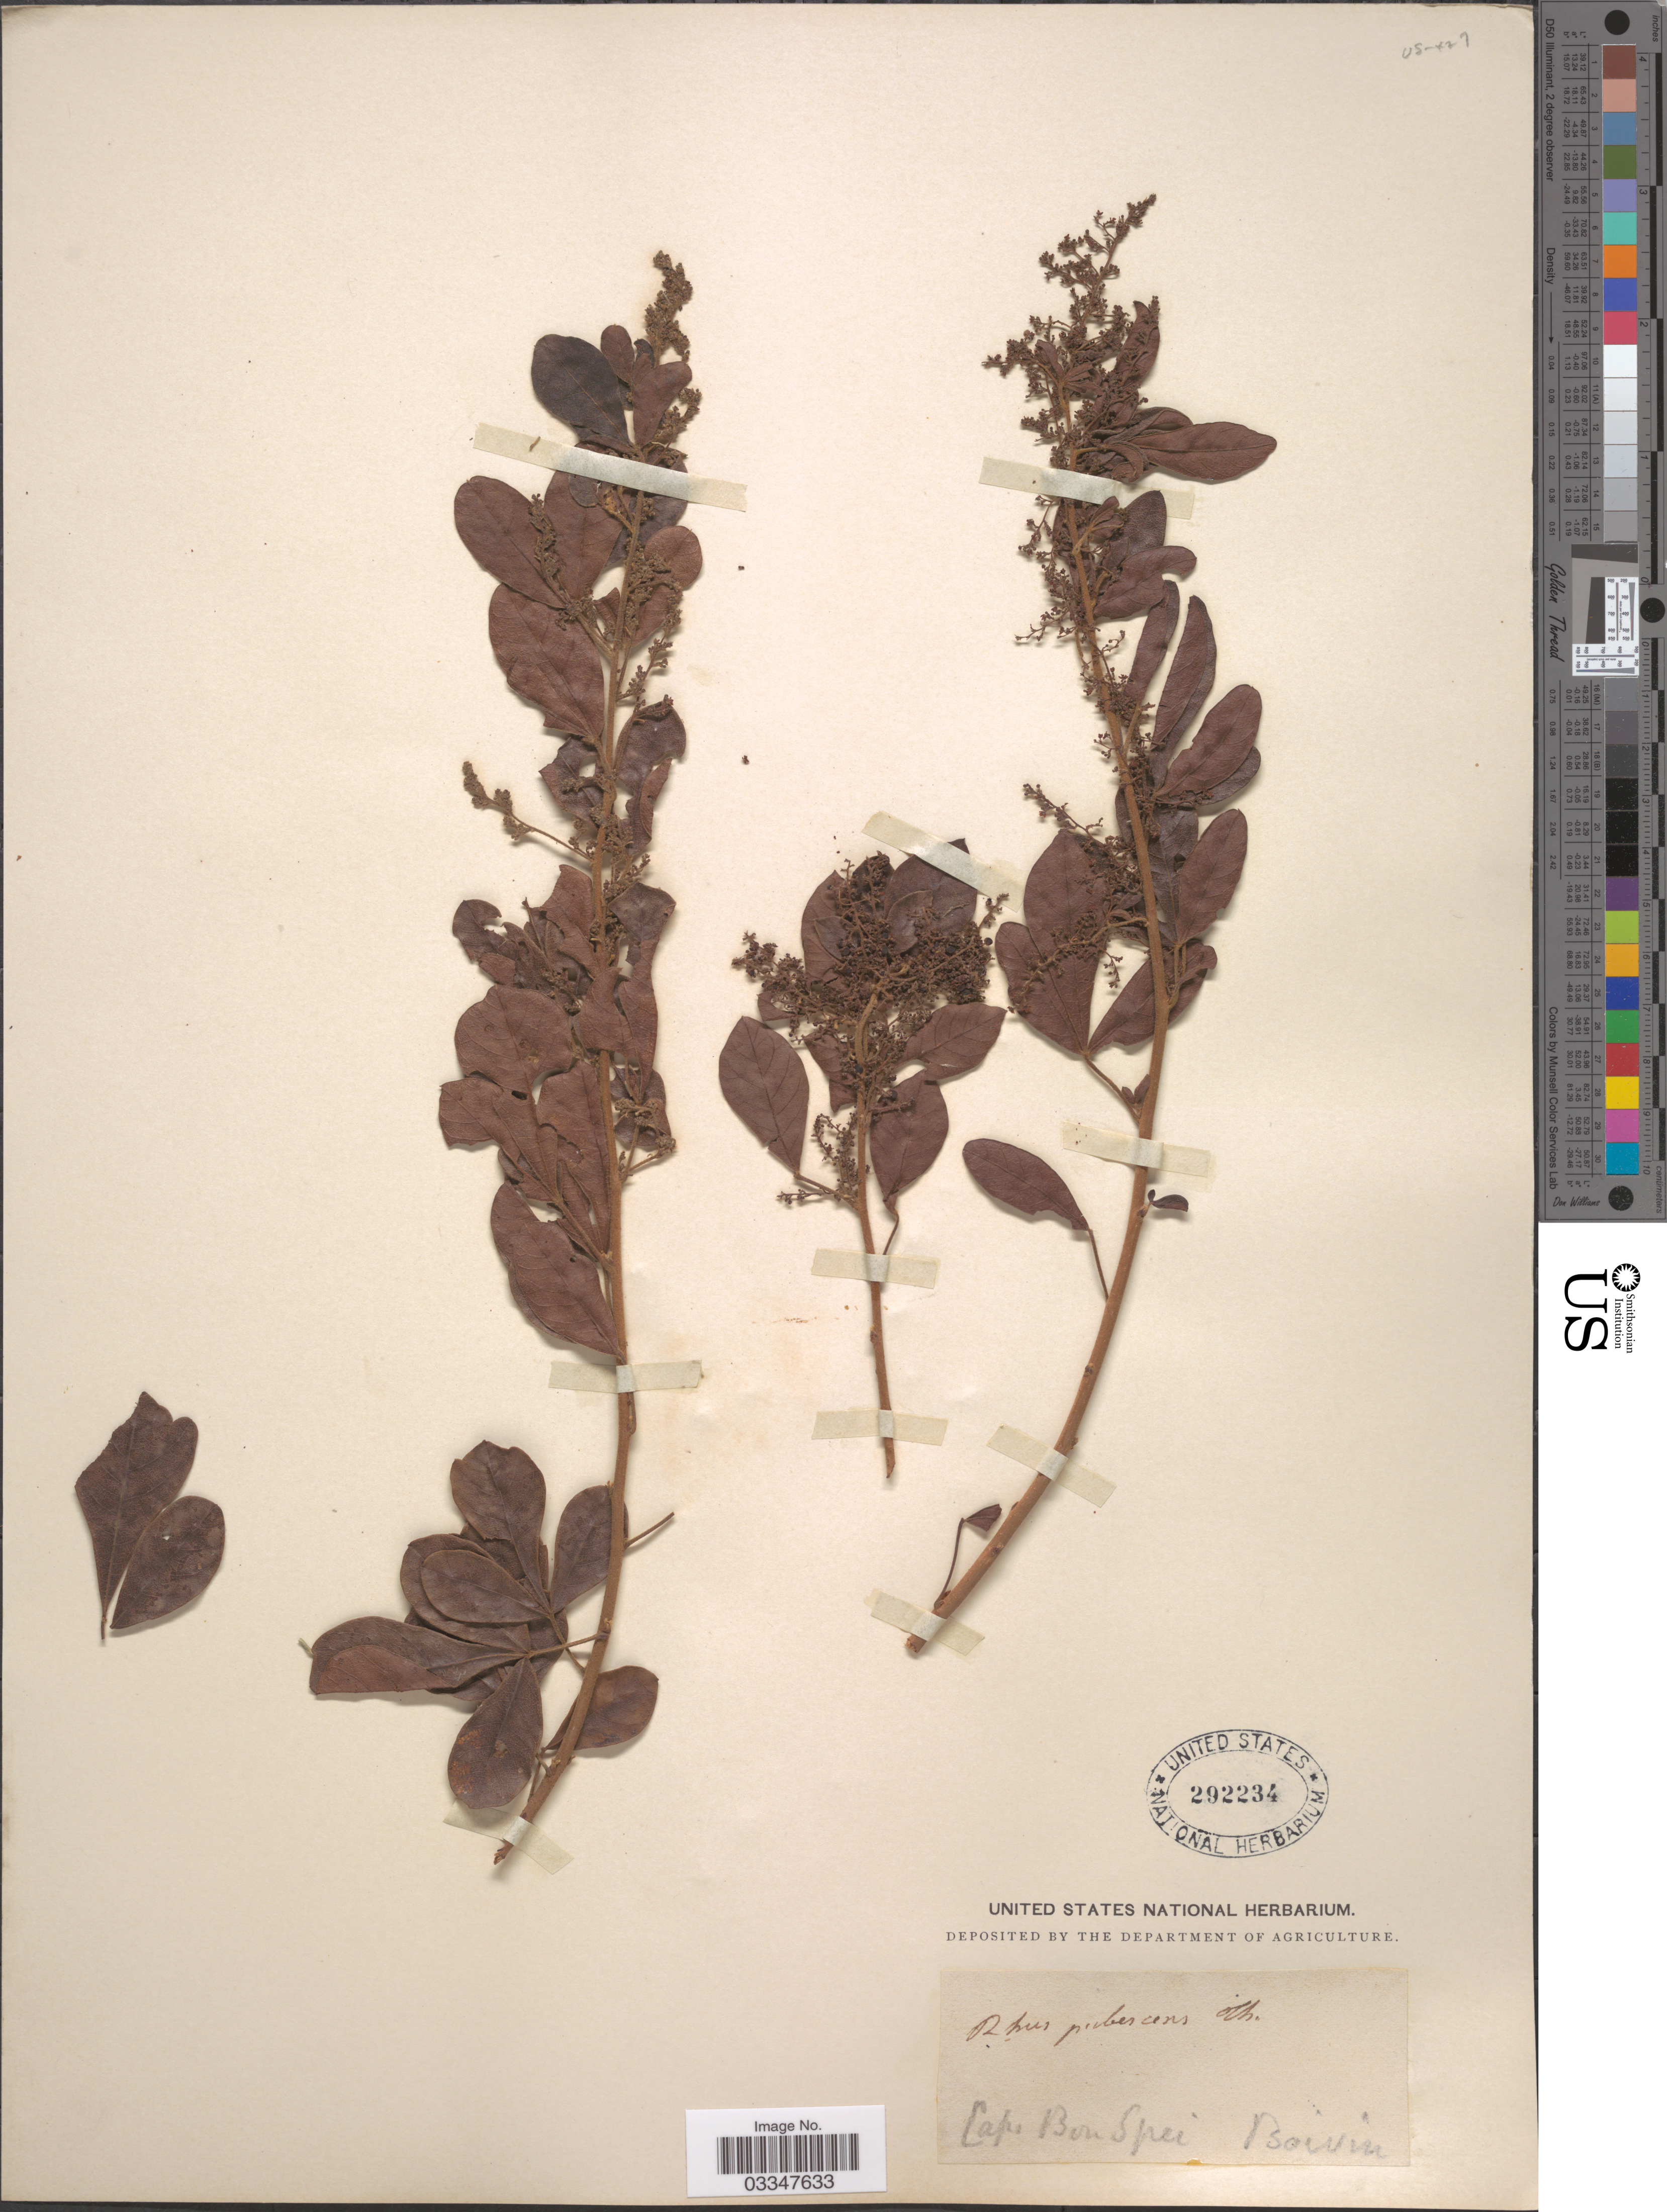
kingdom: Plantae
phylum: Tracheophyta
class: Magnoliopsida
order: Sapindales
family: Anacardiaceae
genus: Rhus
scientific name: Rhus pubescens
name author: (Mill.) Farw.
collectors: -- Boivin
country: South Africa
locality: Cape Bon Spei.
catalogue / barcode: US 292234